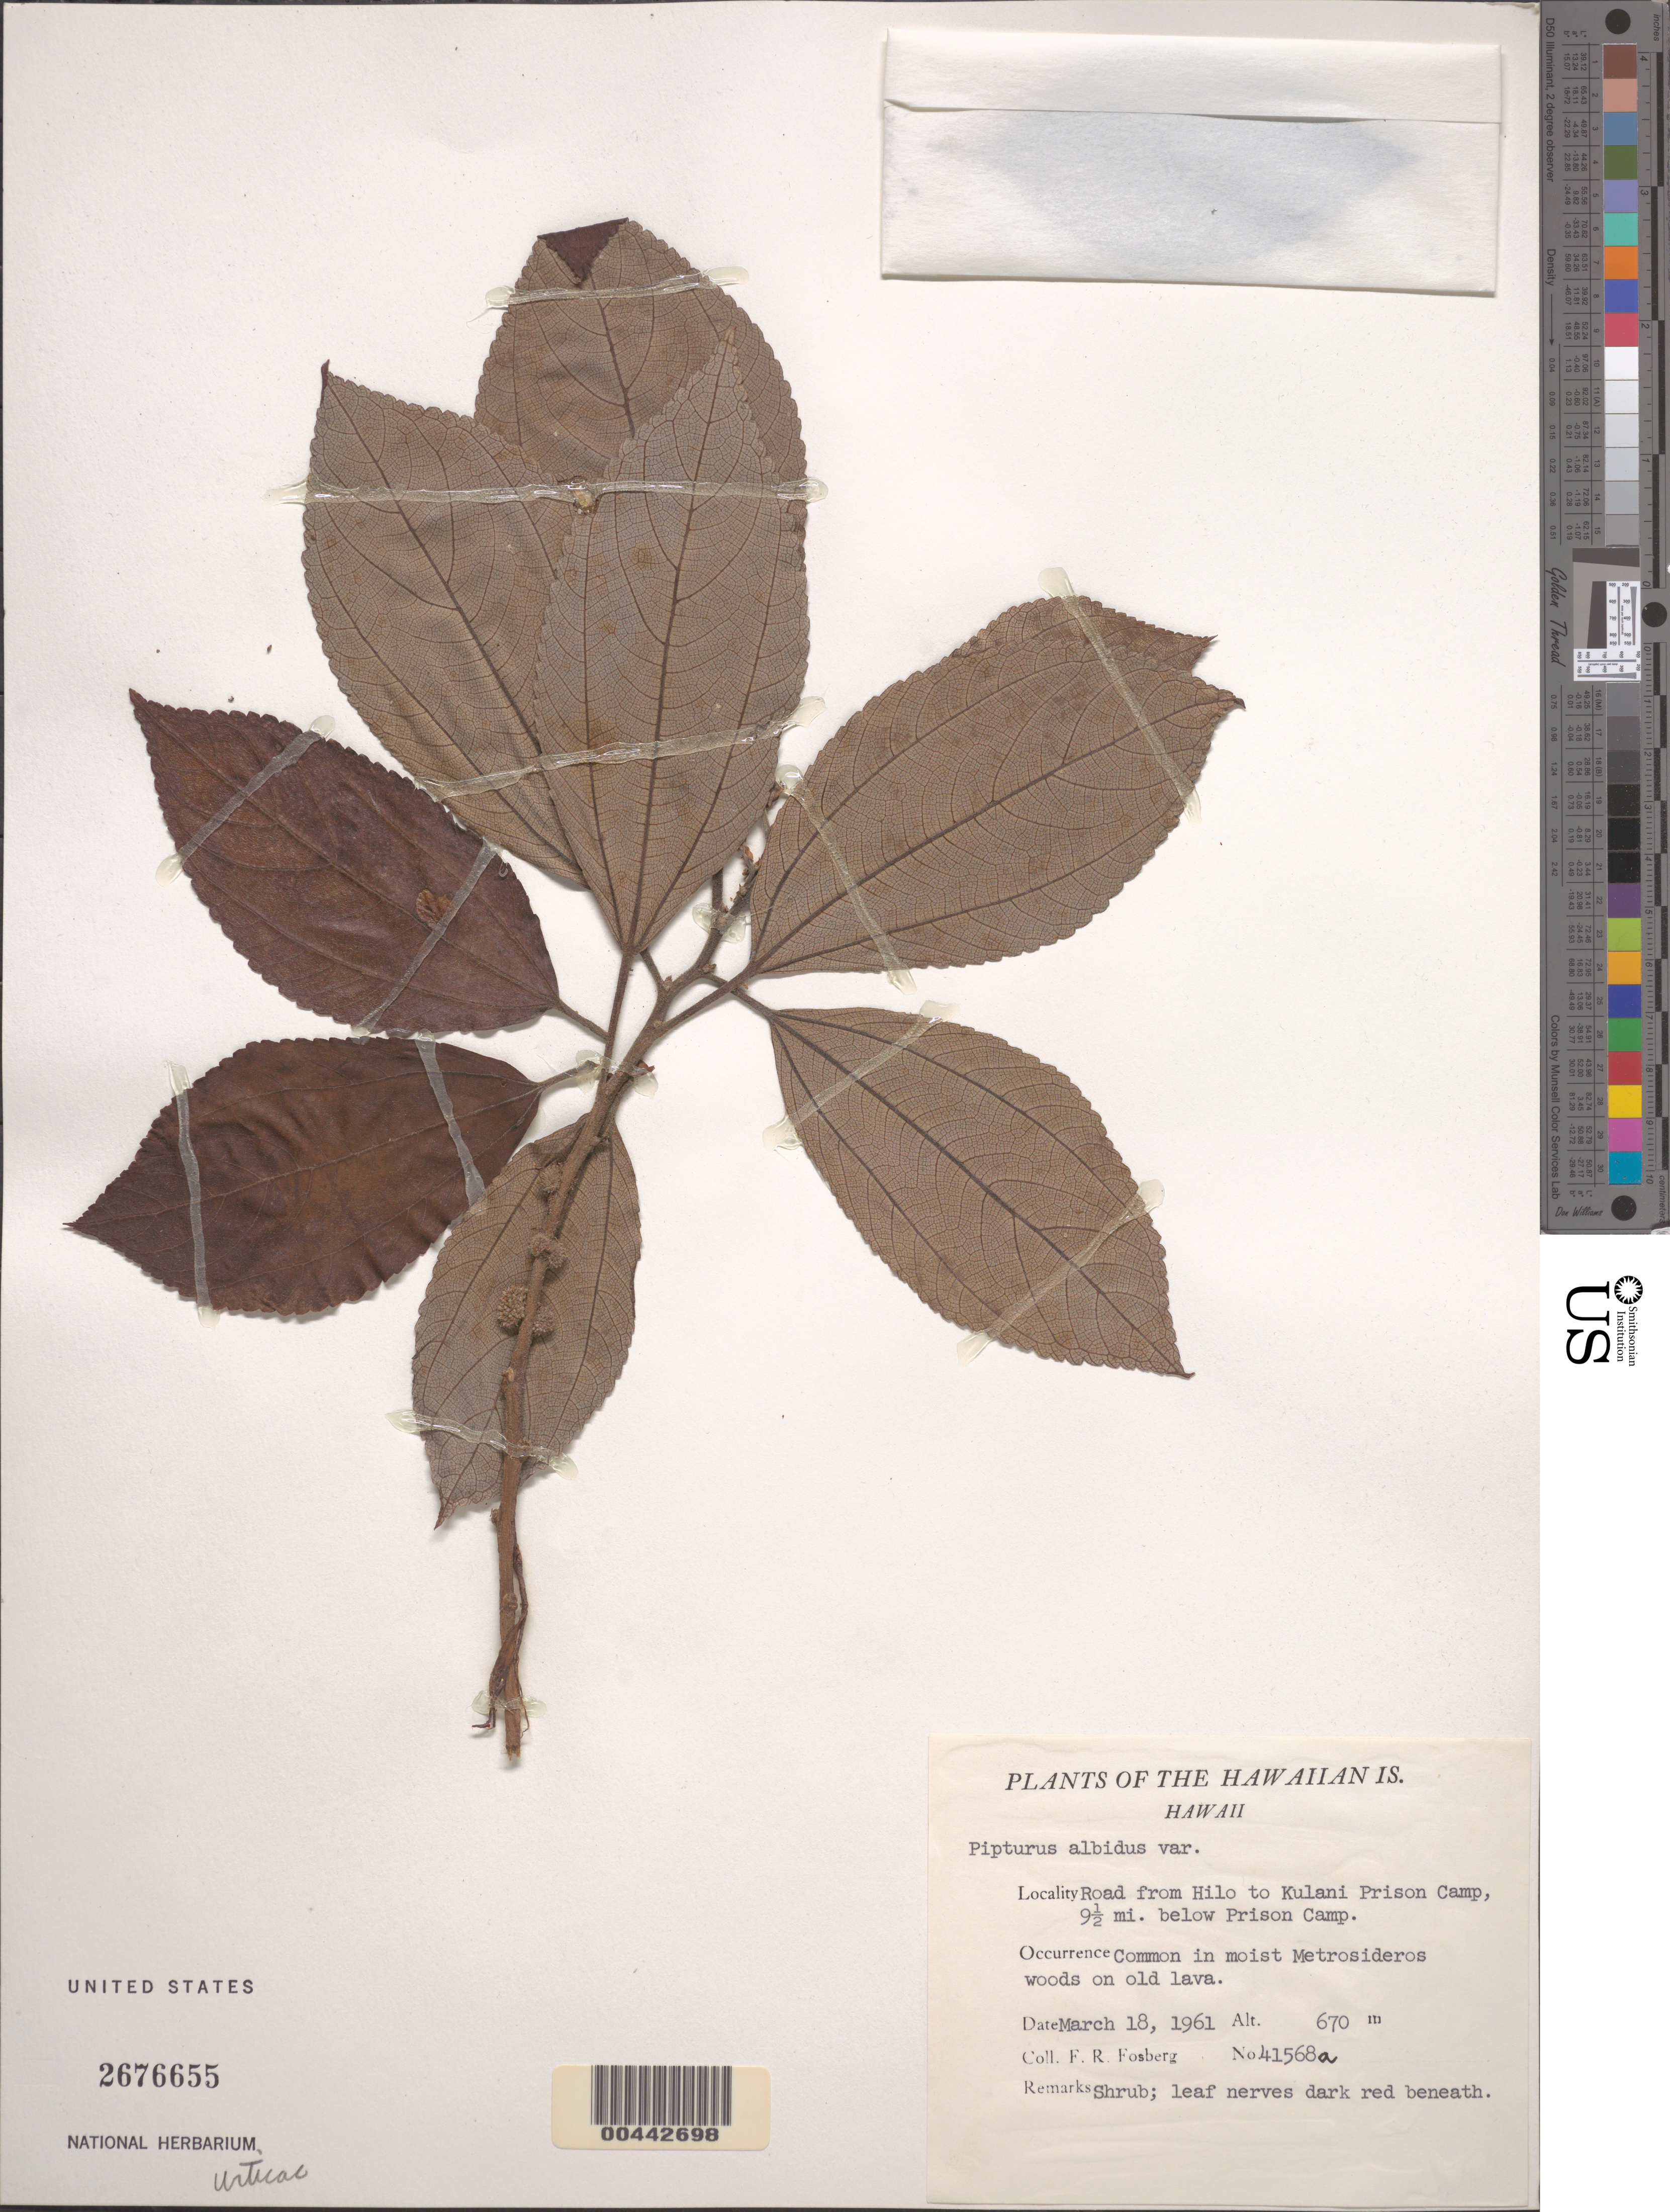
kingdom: Plantae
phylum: Tracheophyta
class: Magnoliopsida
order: Rosales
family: Urticaceae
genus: Pipturus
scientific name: Pipturus albidus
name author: (Hook. & Arn.) A. Gray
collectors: F. R. Fosberg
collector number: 41568a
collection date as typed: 18 Mar 1961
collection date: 1961-03-18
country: United States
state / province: Hawaii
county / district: Hawaii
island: Hawaii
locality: Road from Hilo to Kulani Prison Camp, 9.5 mi below Prison Camp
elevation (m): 670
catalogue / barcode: US 2676655